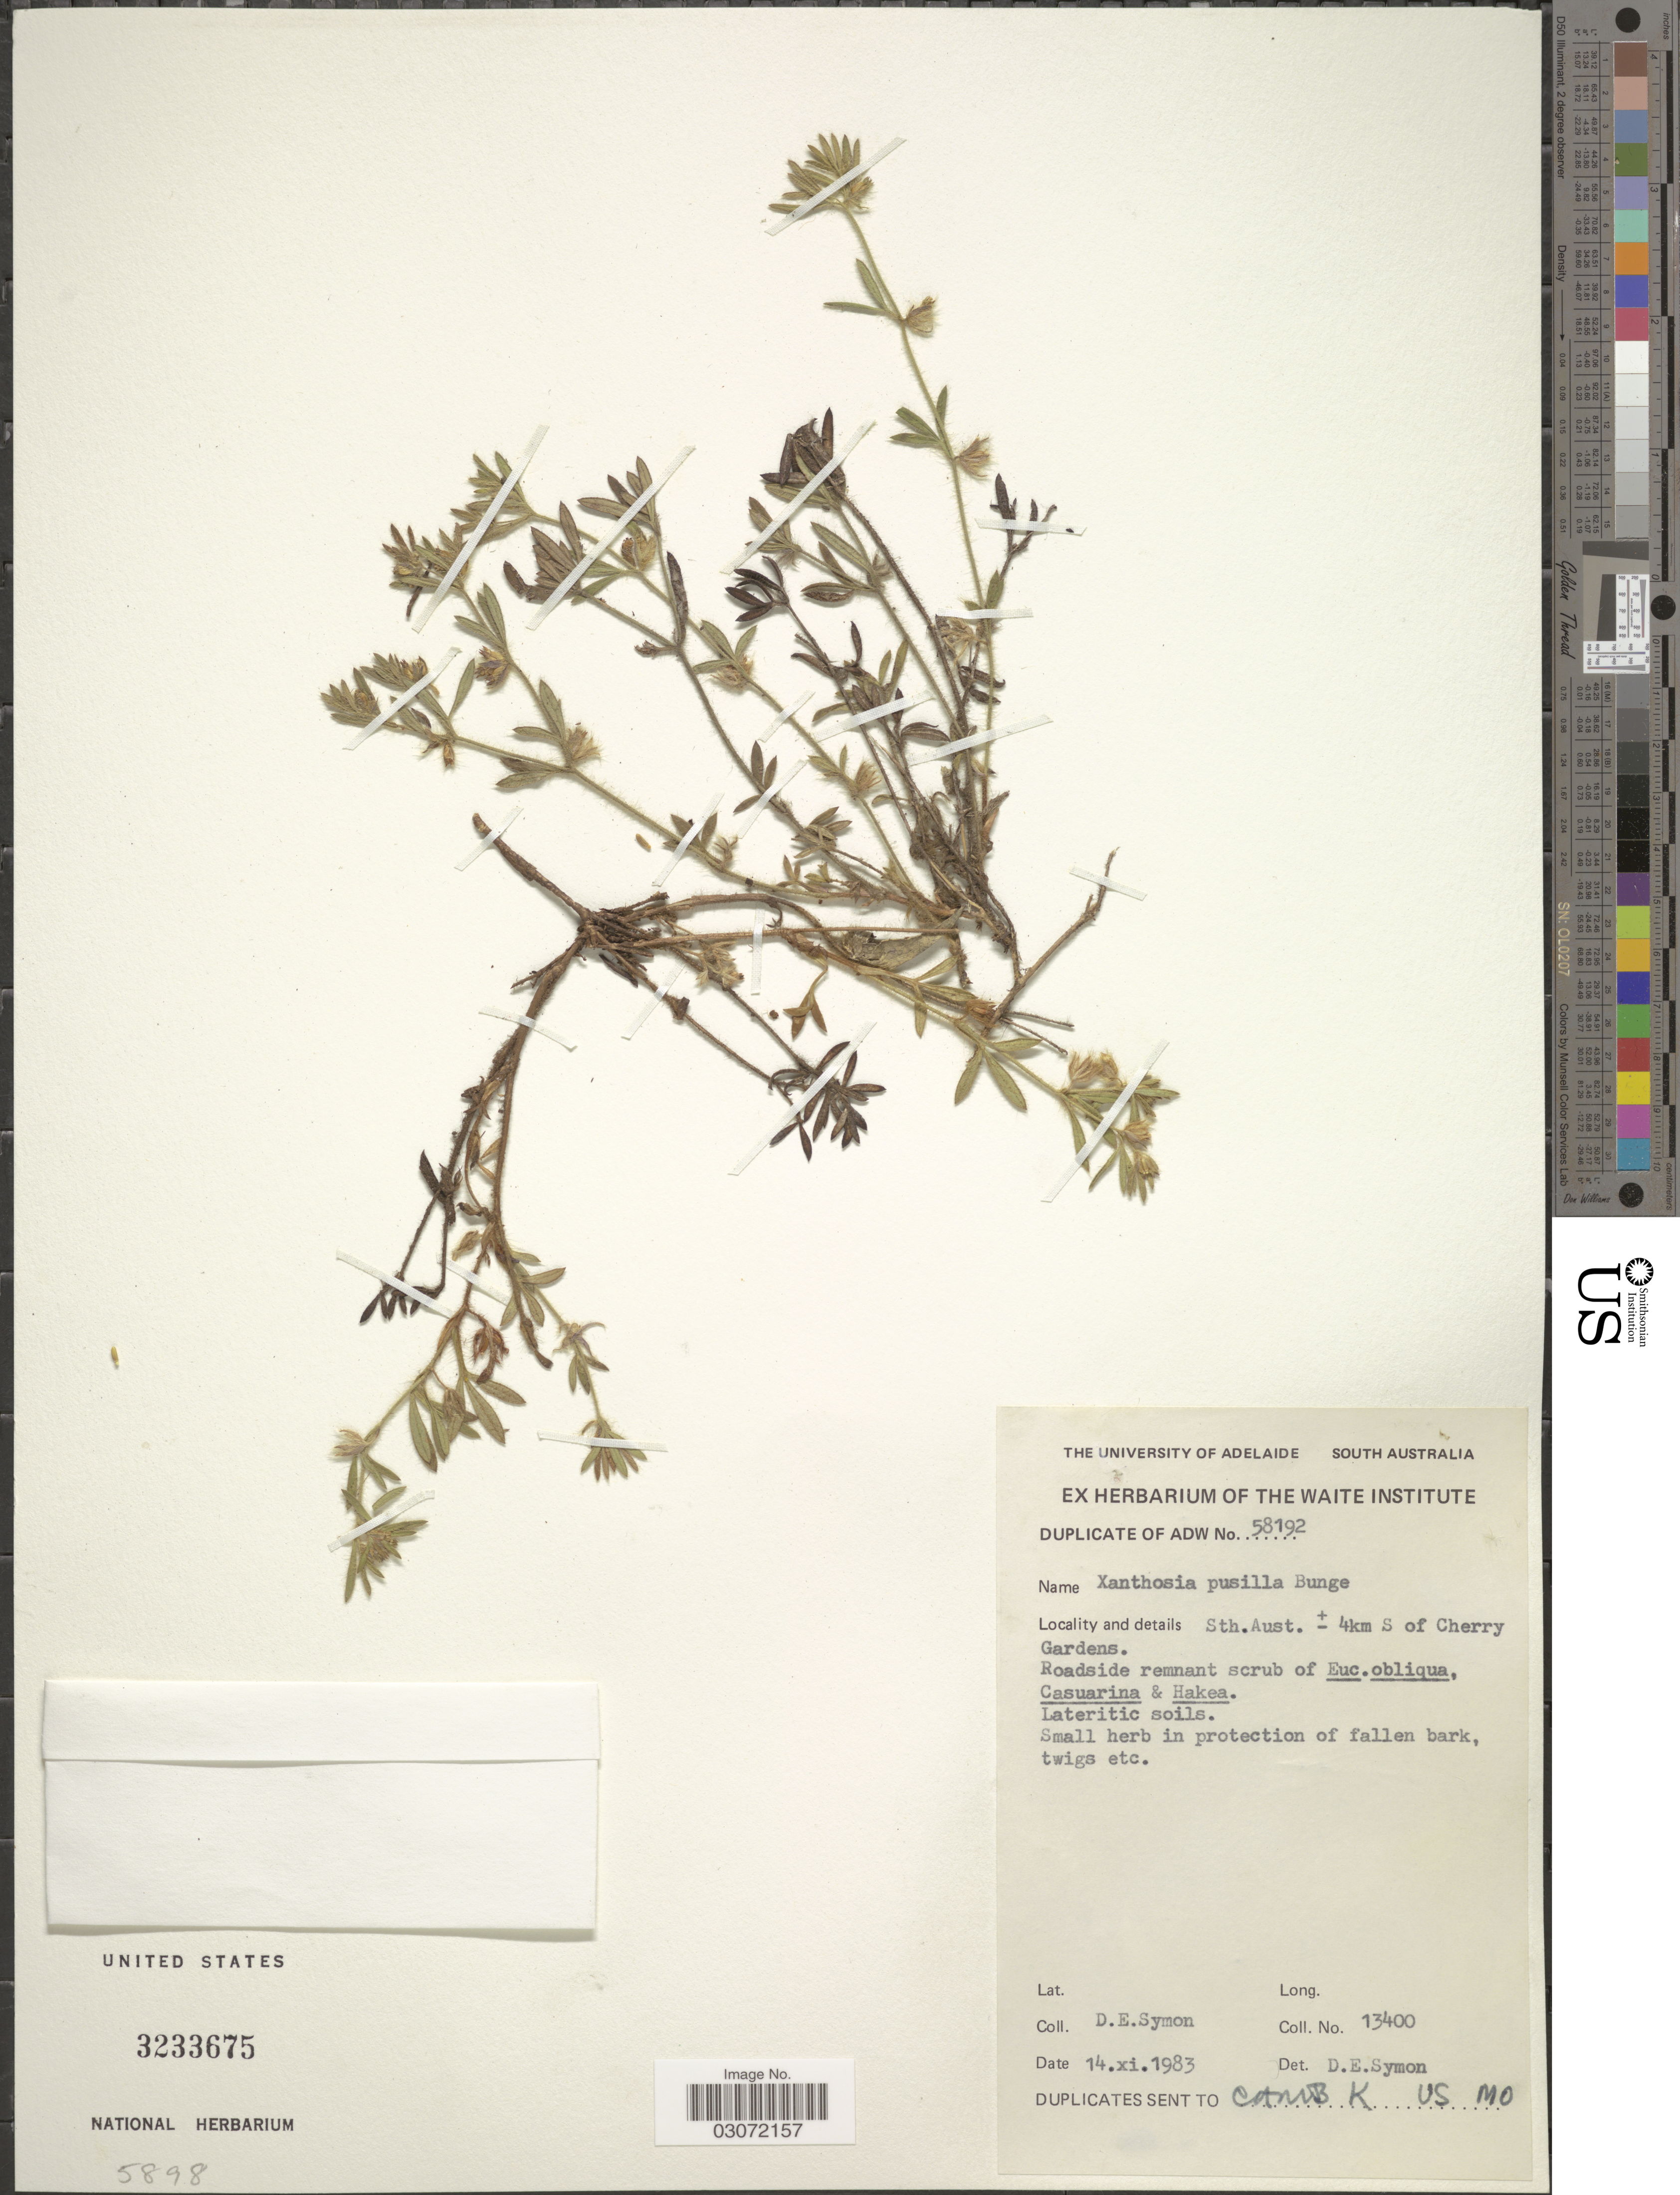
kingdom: Plantae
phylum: Tracheophyta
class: Magnoliopsida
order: Apiales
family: Apiaceae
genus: Xanthosia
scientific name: Xanthosia pusilla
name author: Bunge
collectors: D. Symon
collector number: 13400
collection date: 1983-11-14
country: Australia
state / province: South Australia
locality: ± 4km S of Cherry Gardens.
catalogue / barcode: US 3233675